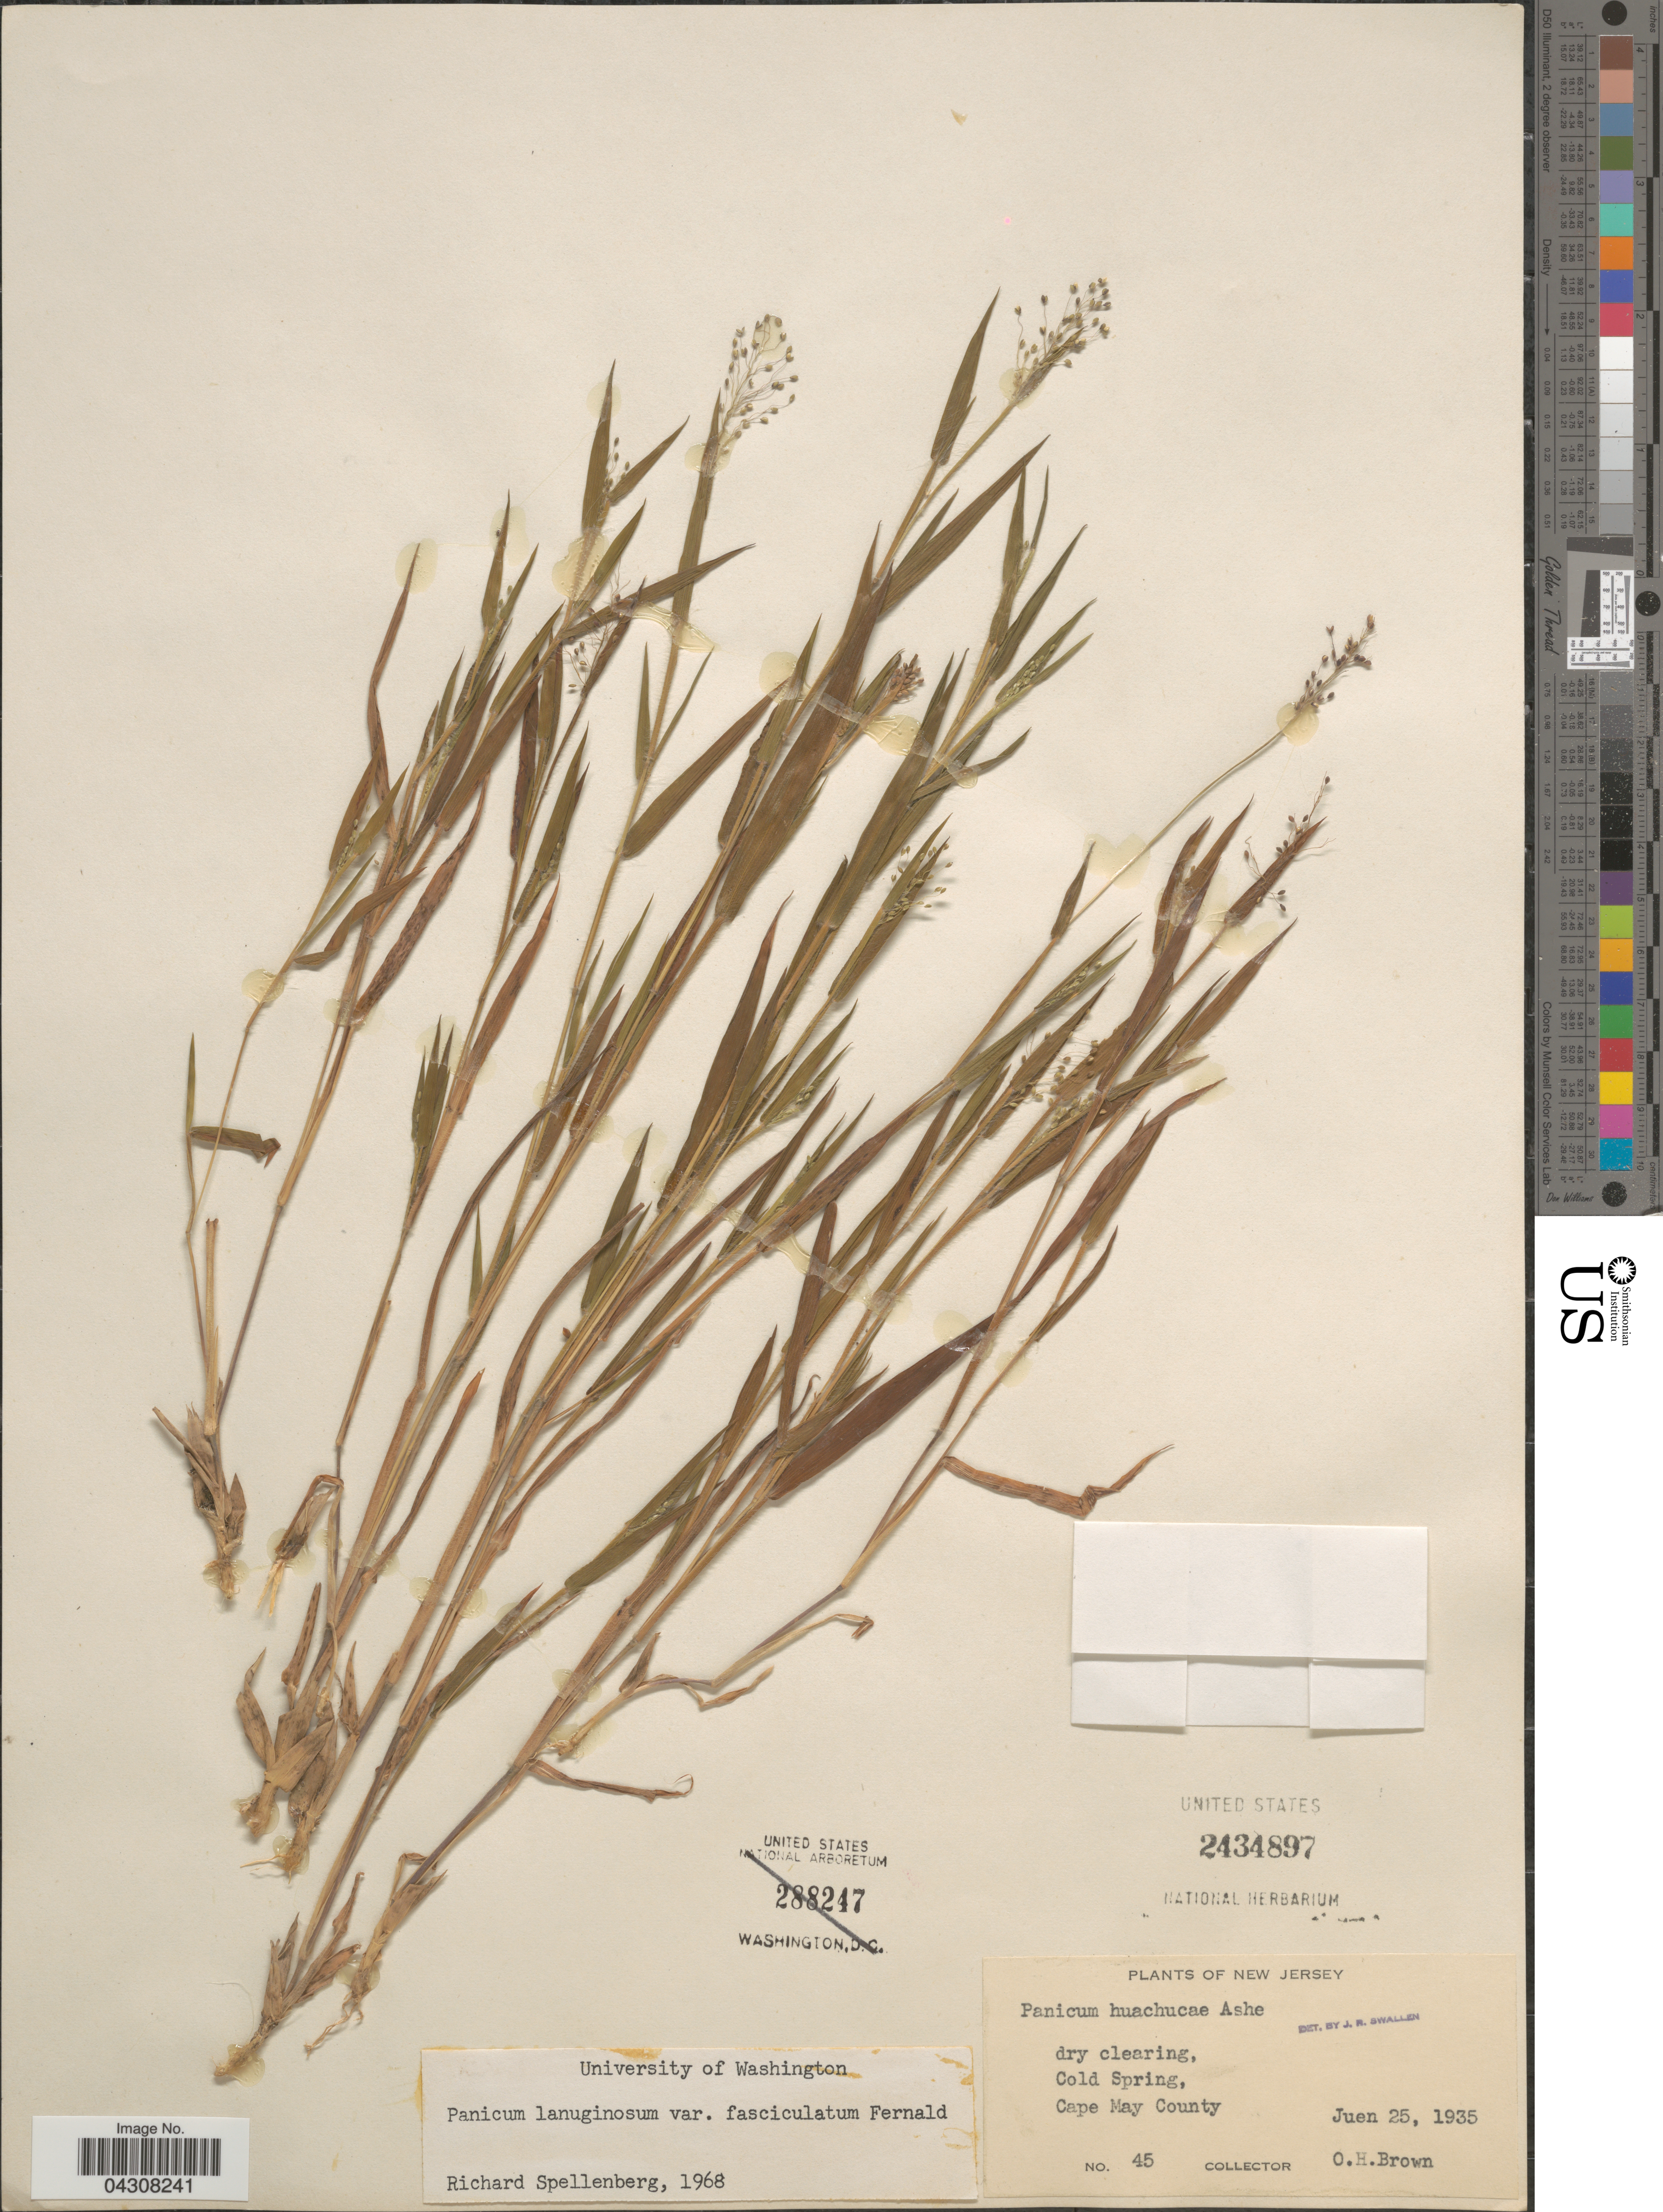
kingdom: Plantae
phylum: Tracheophyta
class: Liliopsida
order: Poales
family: Poaceae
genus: Dichanthelium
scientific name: Dichanthelium acuminatum var. acuminatum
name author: (Sw.) Gould & C.A. Clark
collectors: O. Brown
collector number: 45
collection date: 1935-06-25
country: United States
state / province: New Jersey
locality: Dry clearing, Cold Spring, Cape May County.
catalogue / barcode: US 2434897